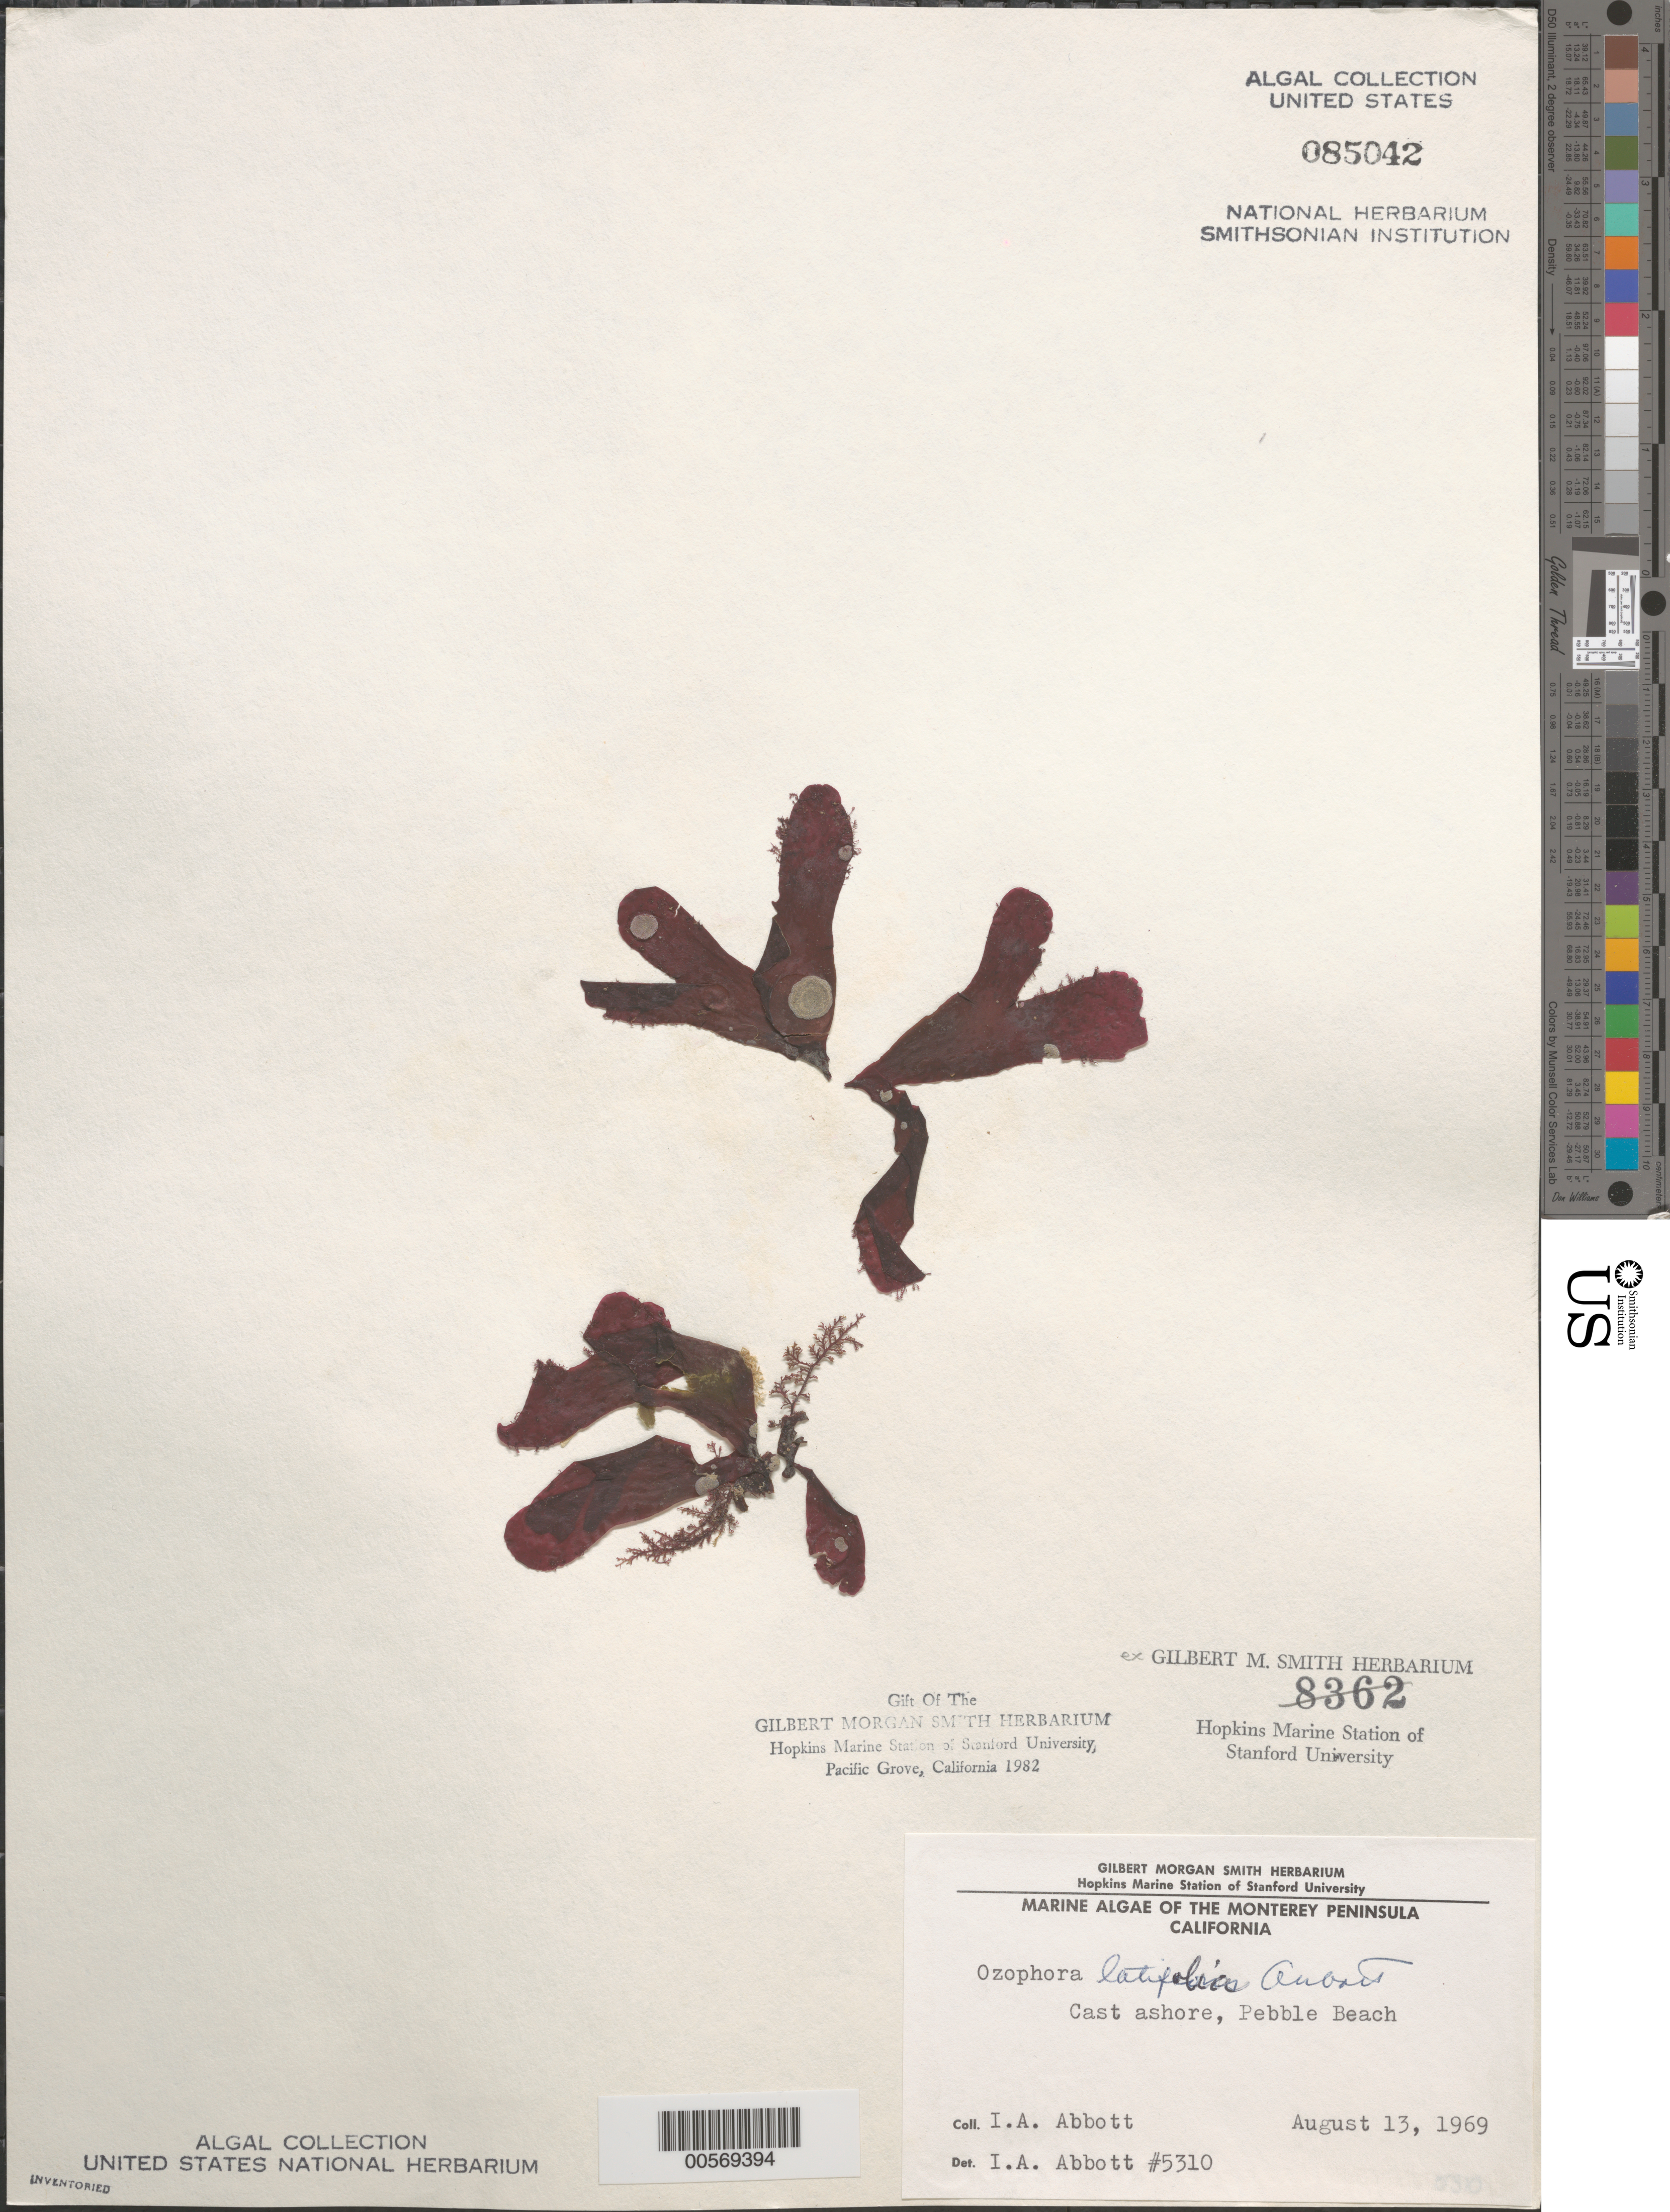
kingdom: Plantae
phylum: Rhodophyta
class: Florideophyceae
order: Gigartinales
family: Phyllophoraceae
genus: Ozophora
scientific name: Ozophora latifolia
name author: I.A. Abbott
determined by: Abbott, Isabella A.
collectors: I. A. Abbott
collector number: IAA 5310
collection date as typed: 13 Aug 1969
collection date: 1969-08-13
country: United States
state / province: California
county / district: Monterey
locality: Pebble Beach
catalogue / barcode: US 85042